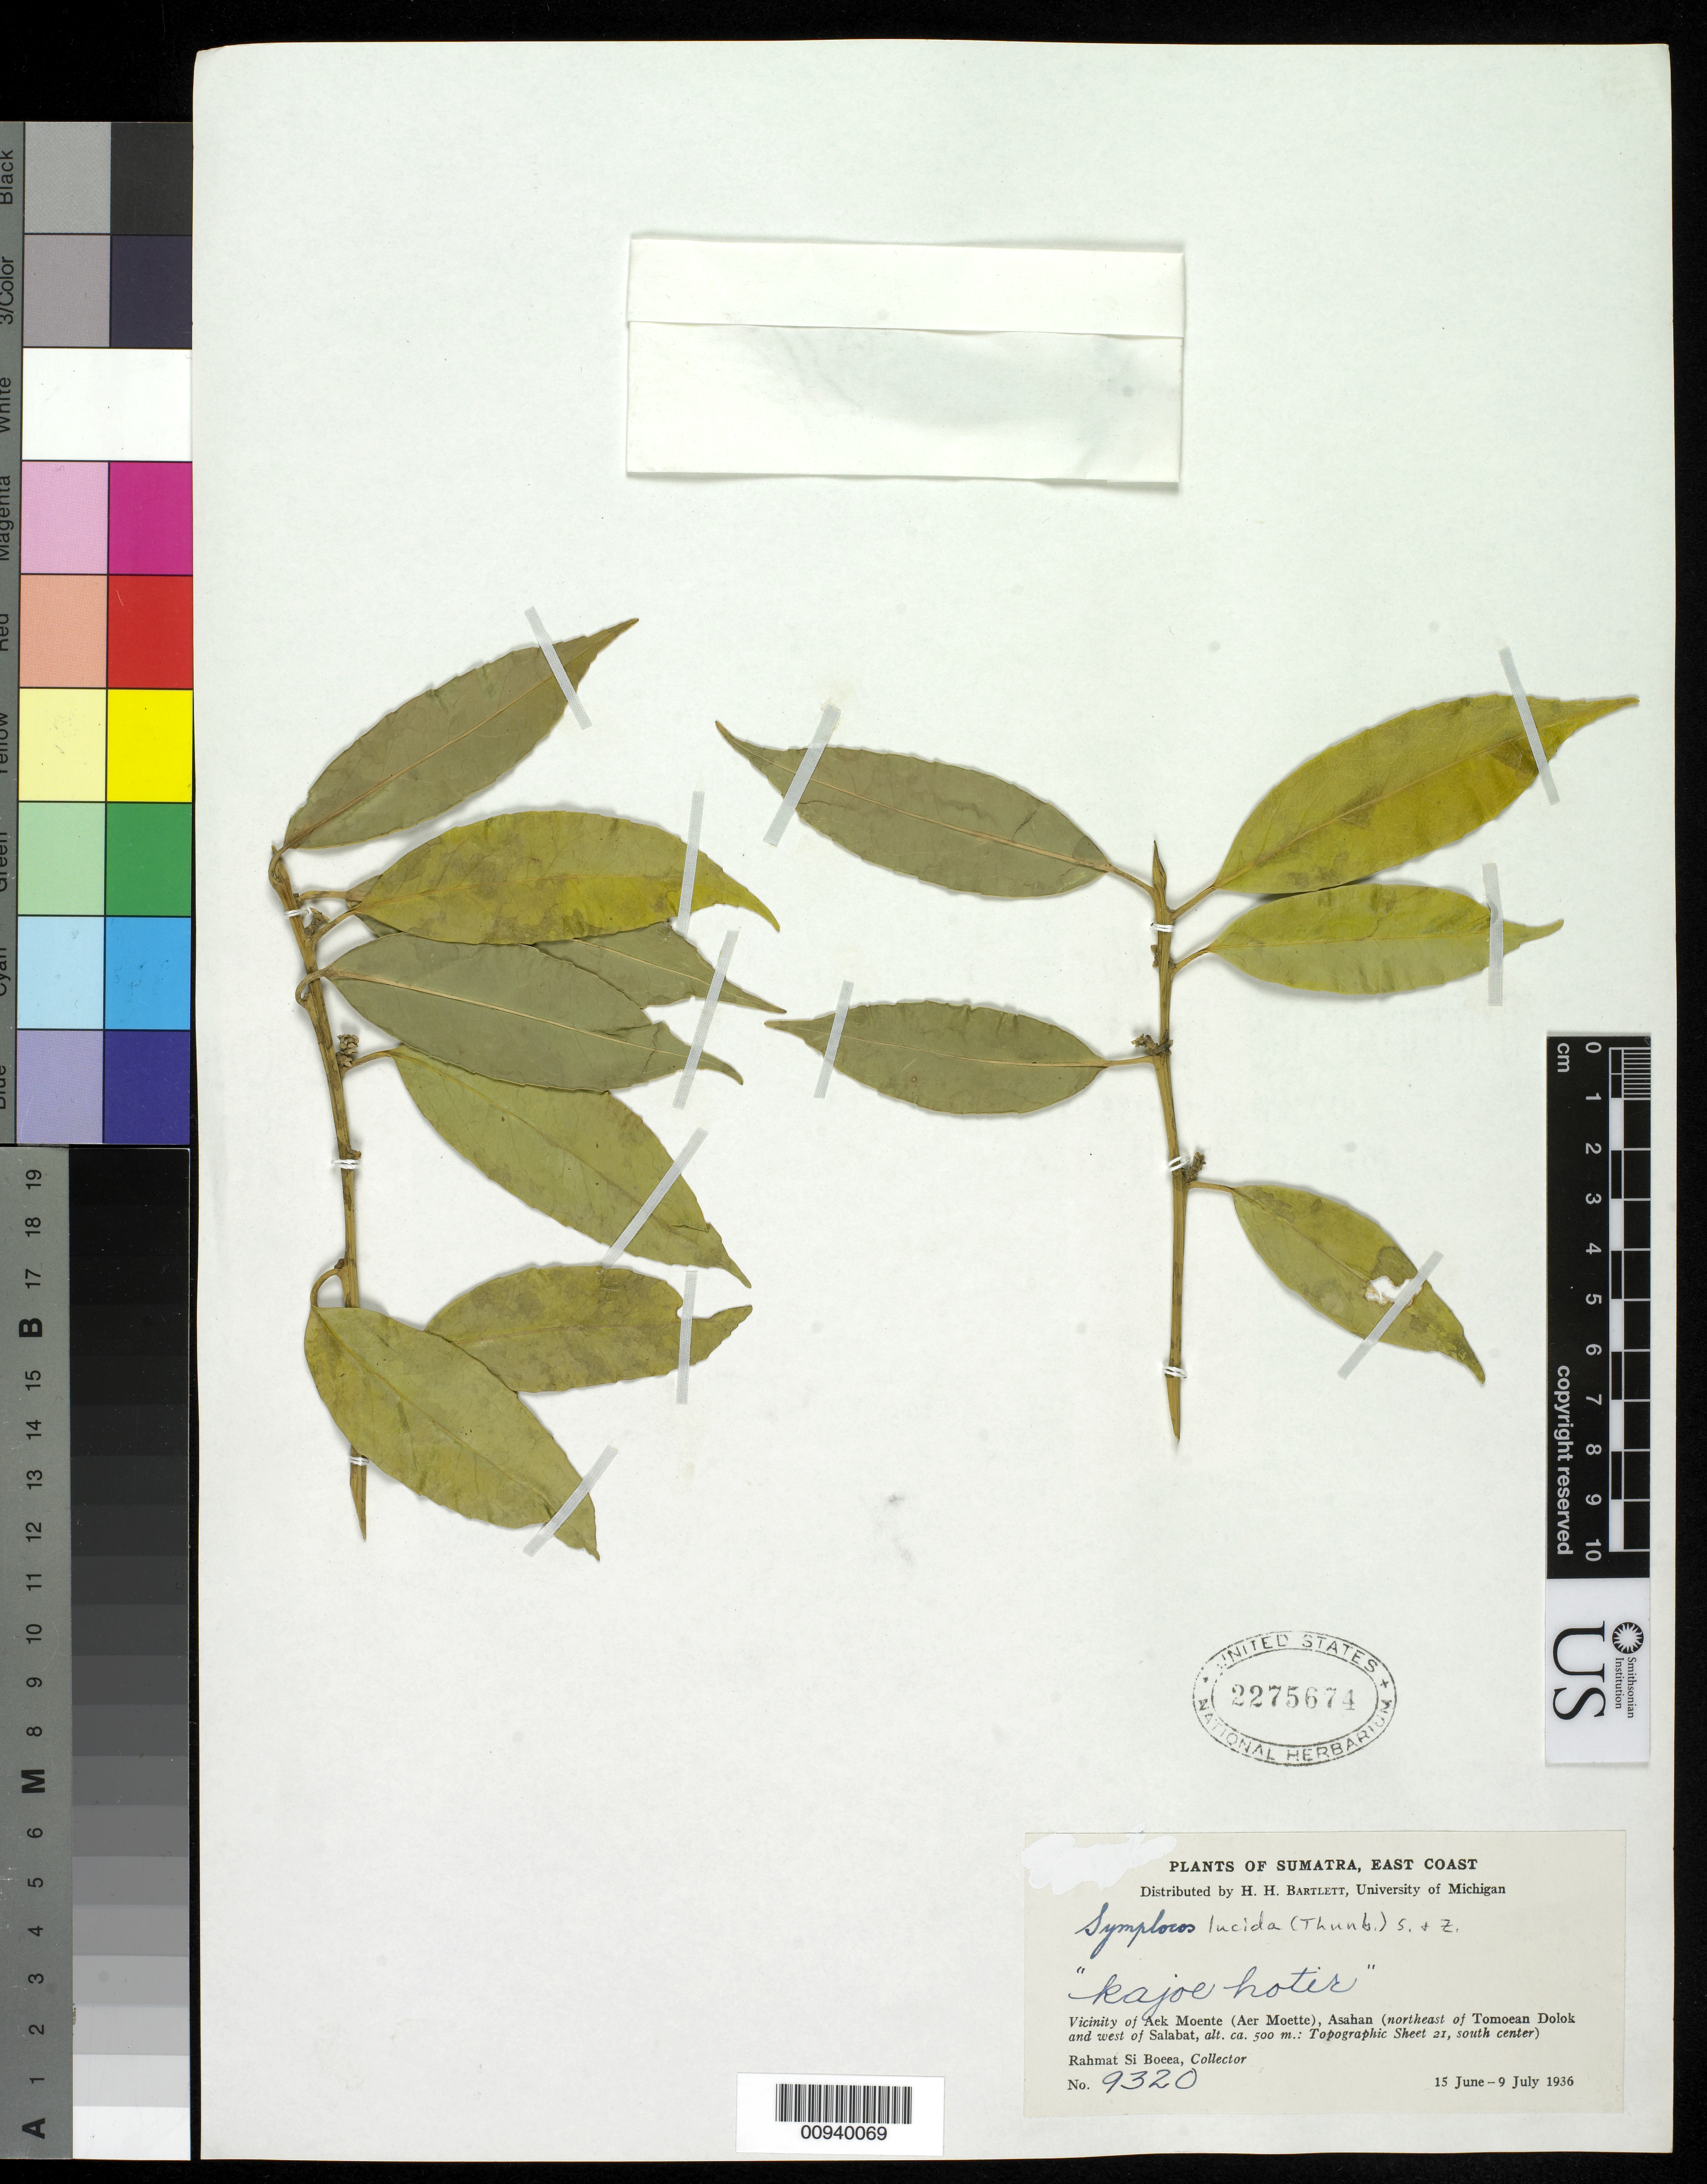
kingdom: Plantae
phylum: Tracheophyta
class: Magnoliopsida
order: Ericales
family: Symplocaceae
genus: Symplocos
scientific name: Symplocos lucida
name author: (Thurb.) Siebold & Zucc.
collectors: Rahmat Si Boeea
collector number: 9320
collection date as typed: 15 Jun 1936 to 09 Jul 1936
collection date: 1936-06-15/1936-07-09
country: Indonesia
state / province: Sumatra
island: Sumatra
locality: Vicinity of Aek Moente (Aer Moette), Asahan (n.e. of Tomoean Dolok and w. of Salabat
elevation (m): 500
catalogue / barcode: US 2275674